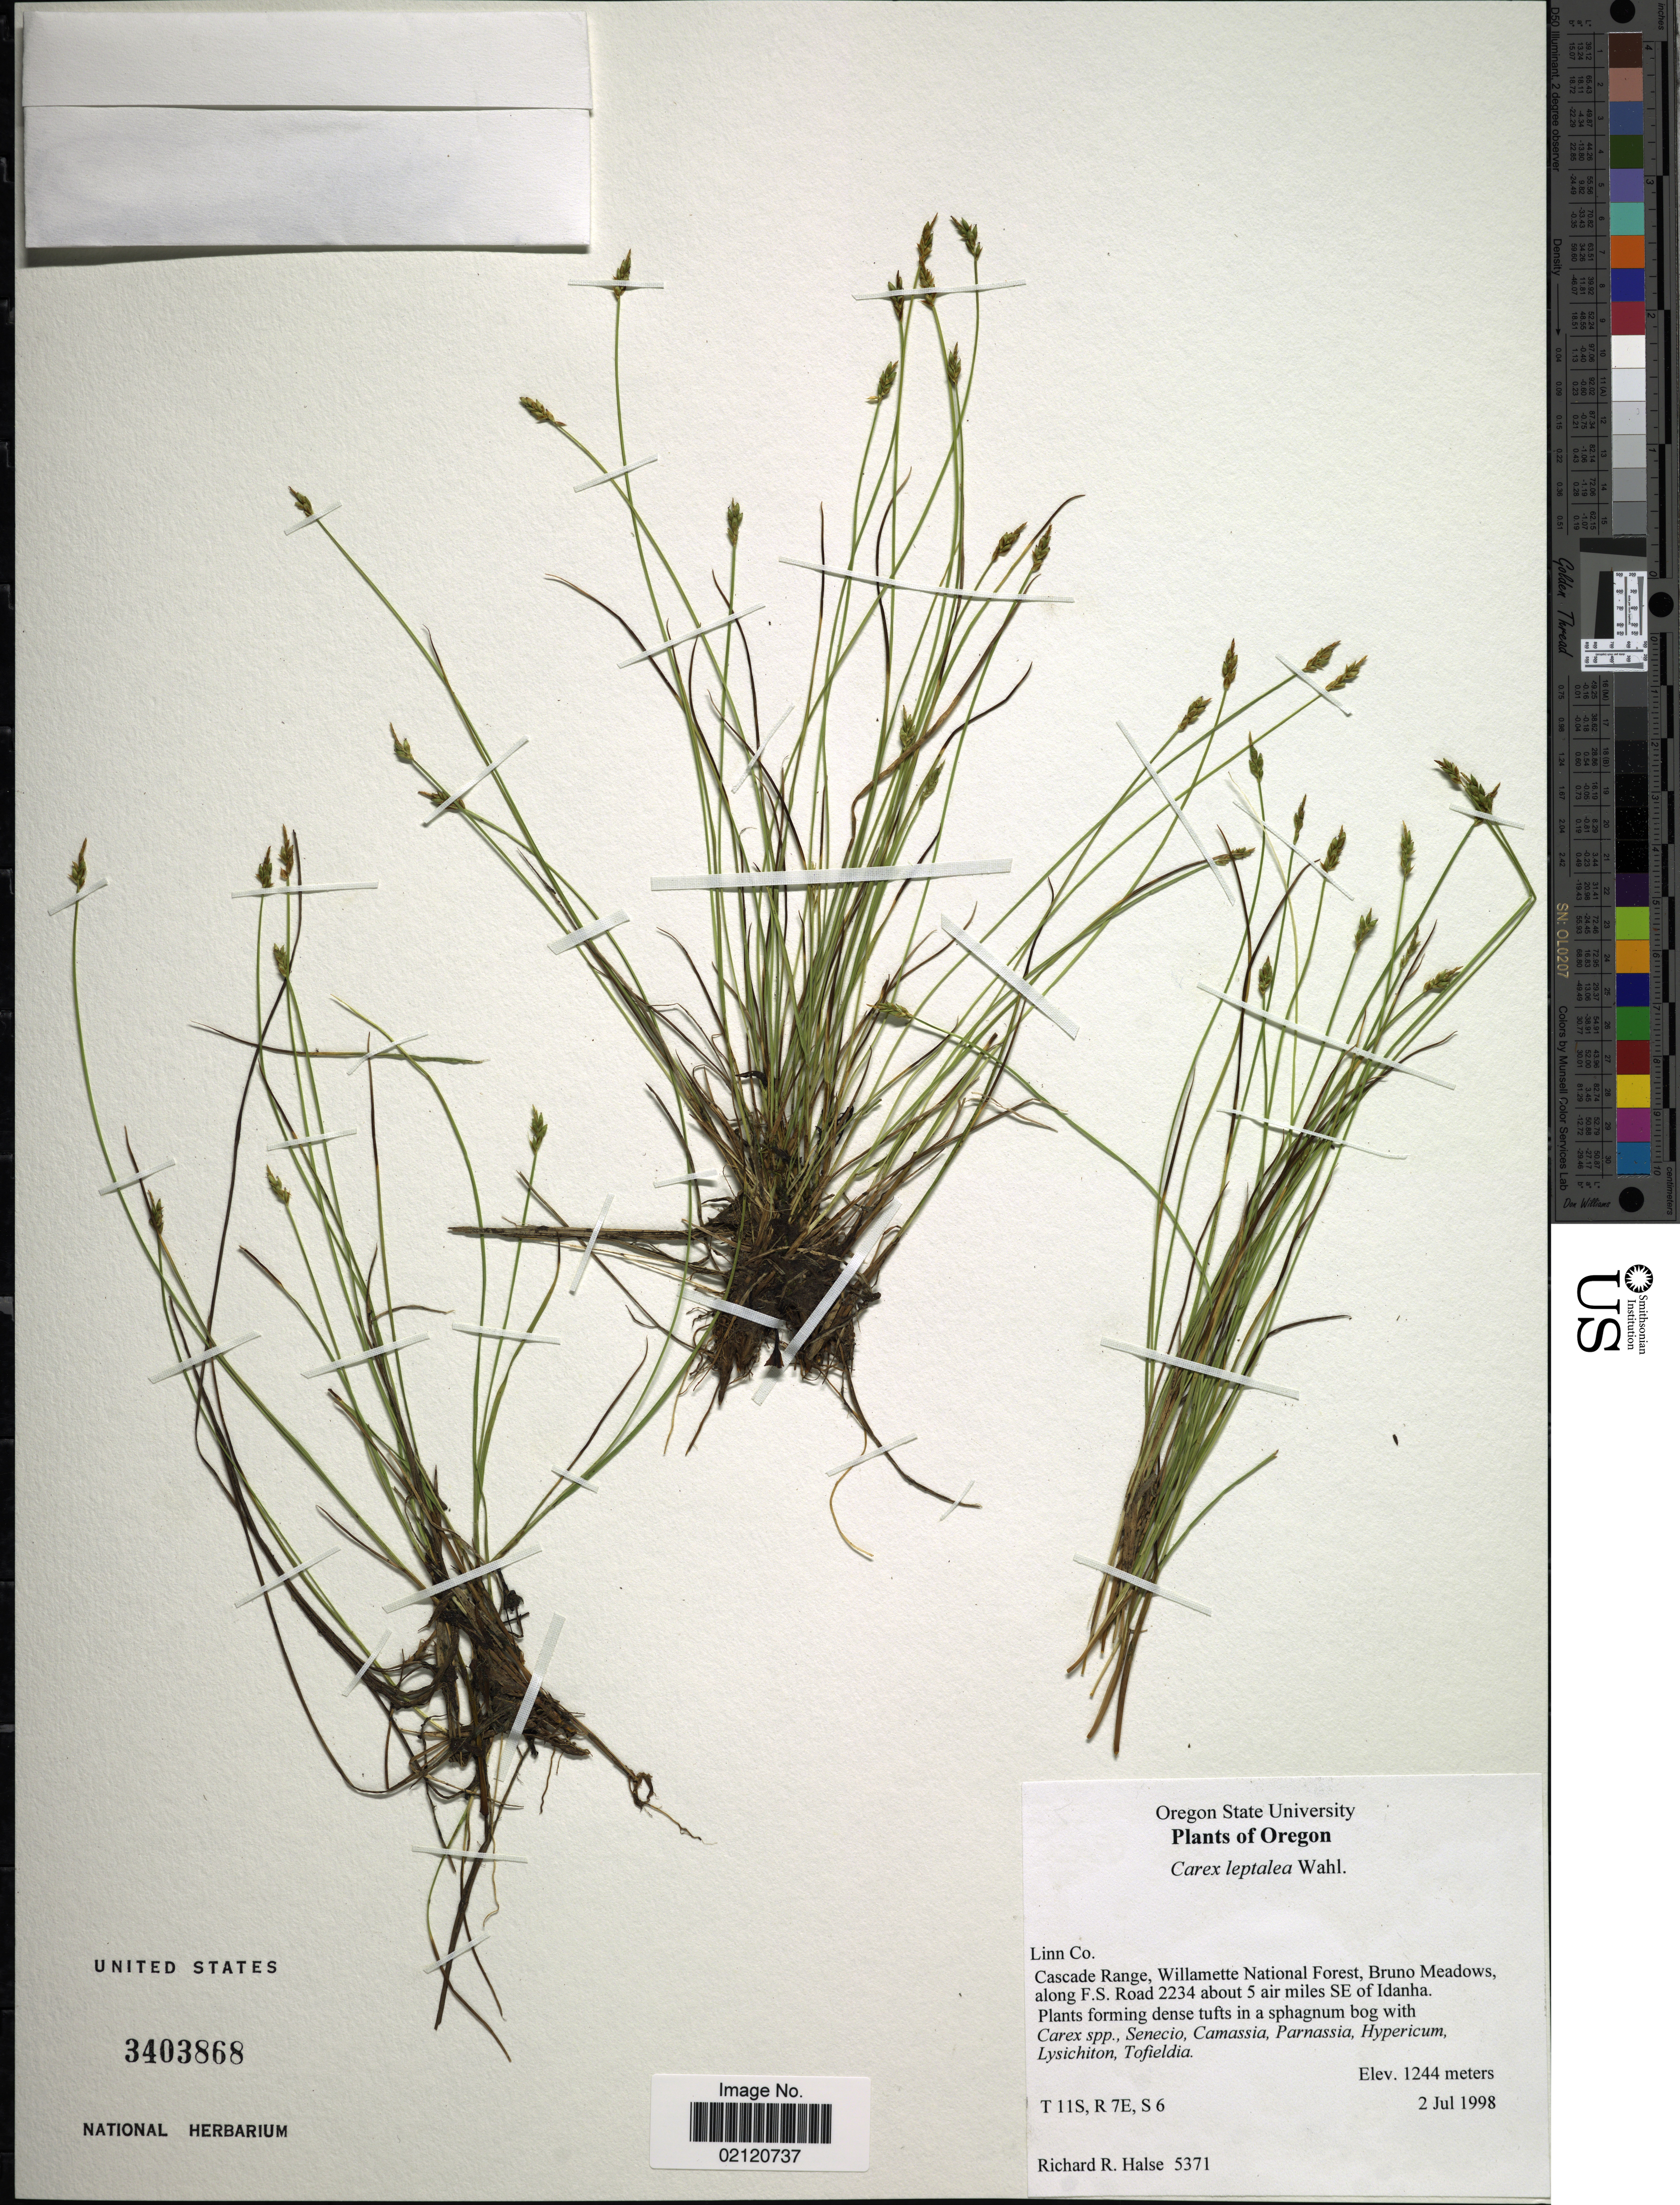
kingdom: Plantae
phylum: Tracheophyta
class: Liliopsida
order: Poales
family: Cyperaceae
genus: Carex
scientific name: Carex leptalea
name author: Wahlenb.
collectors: R. Halse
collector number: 5371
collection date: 1998-07-02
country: United States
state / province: Oregon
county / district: Linn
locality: Linn Co. Cascade Range, Willamette National Forest, Bruno Meadows, along F.S. Road 2234 about 5 air miles SE of Idanha, T11S, R7E, S6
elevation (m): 1244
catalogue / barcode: US 3403868